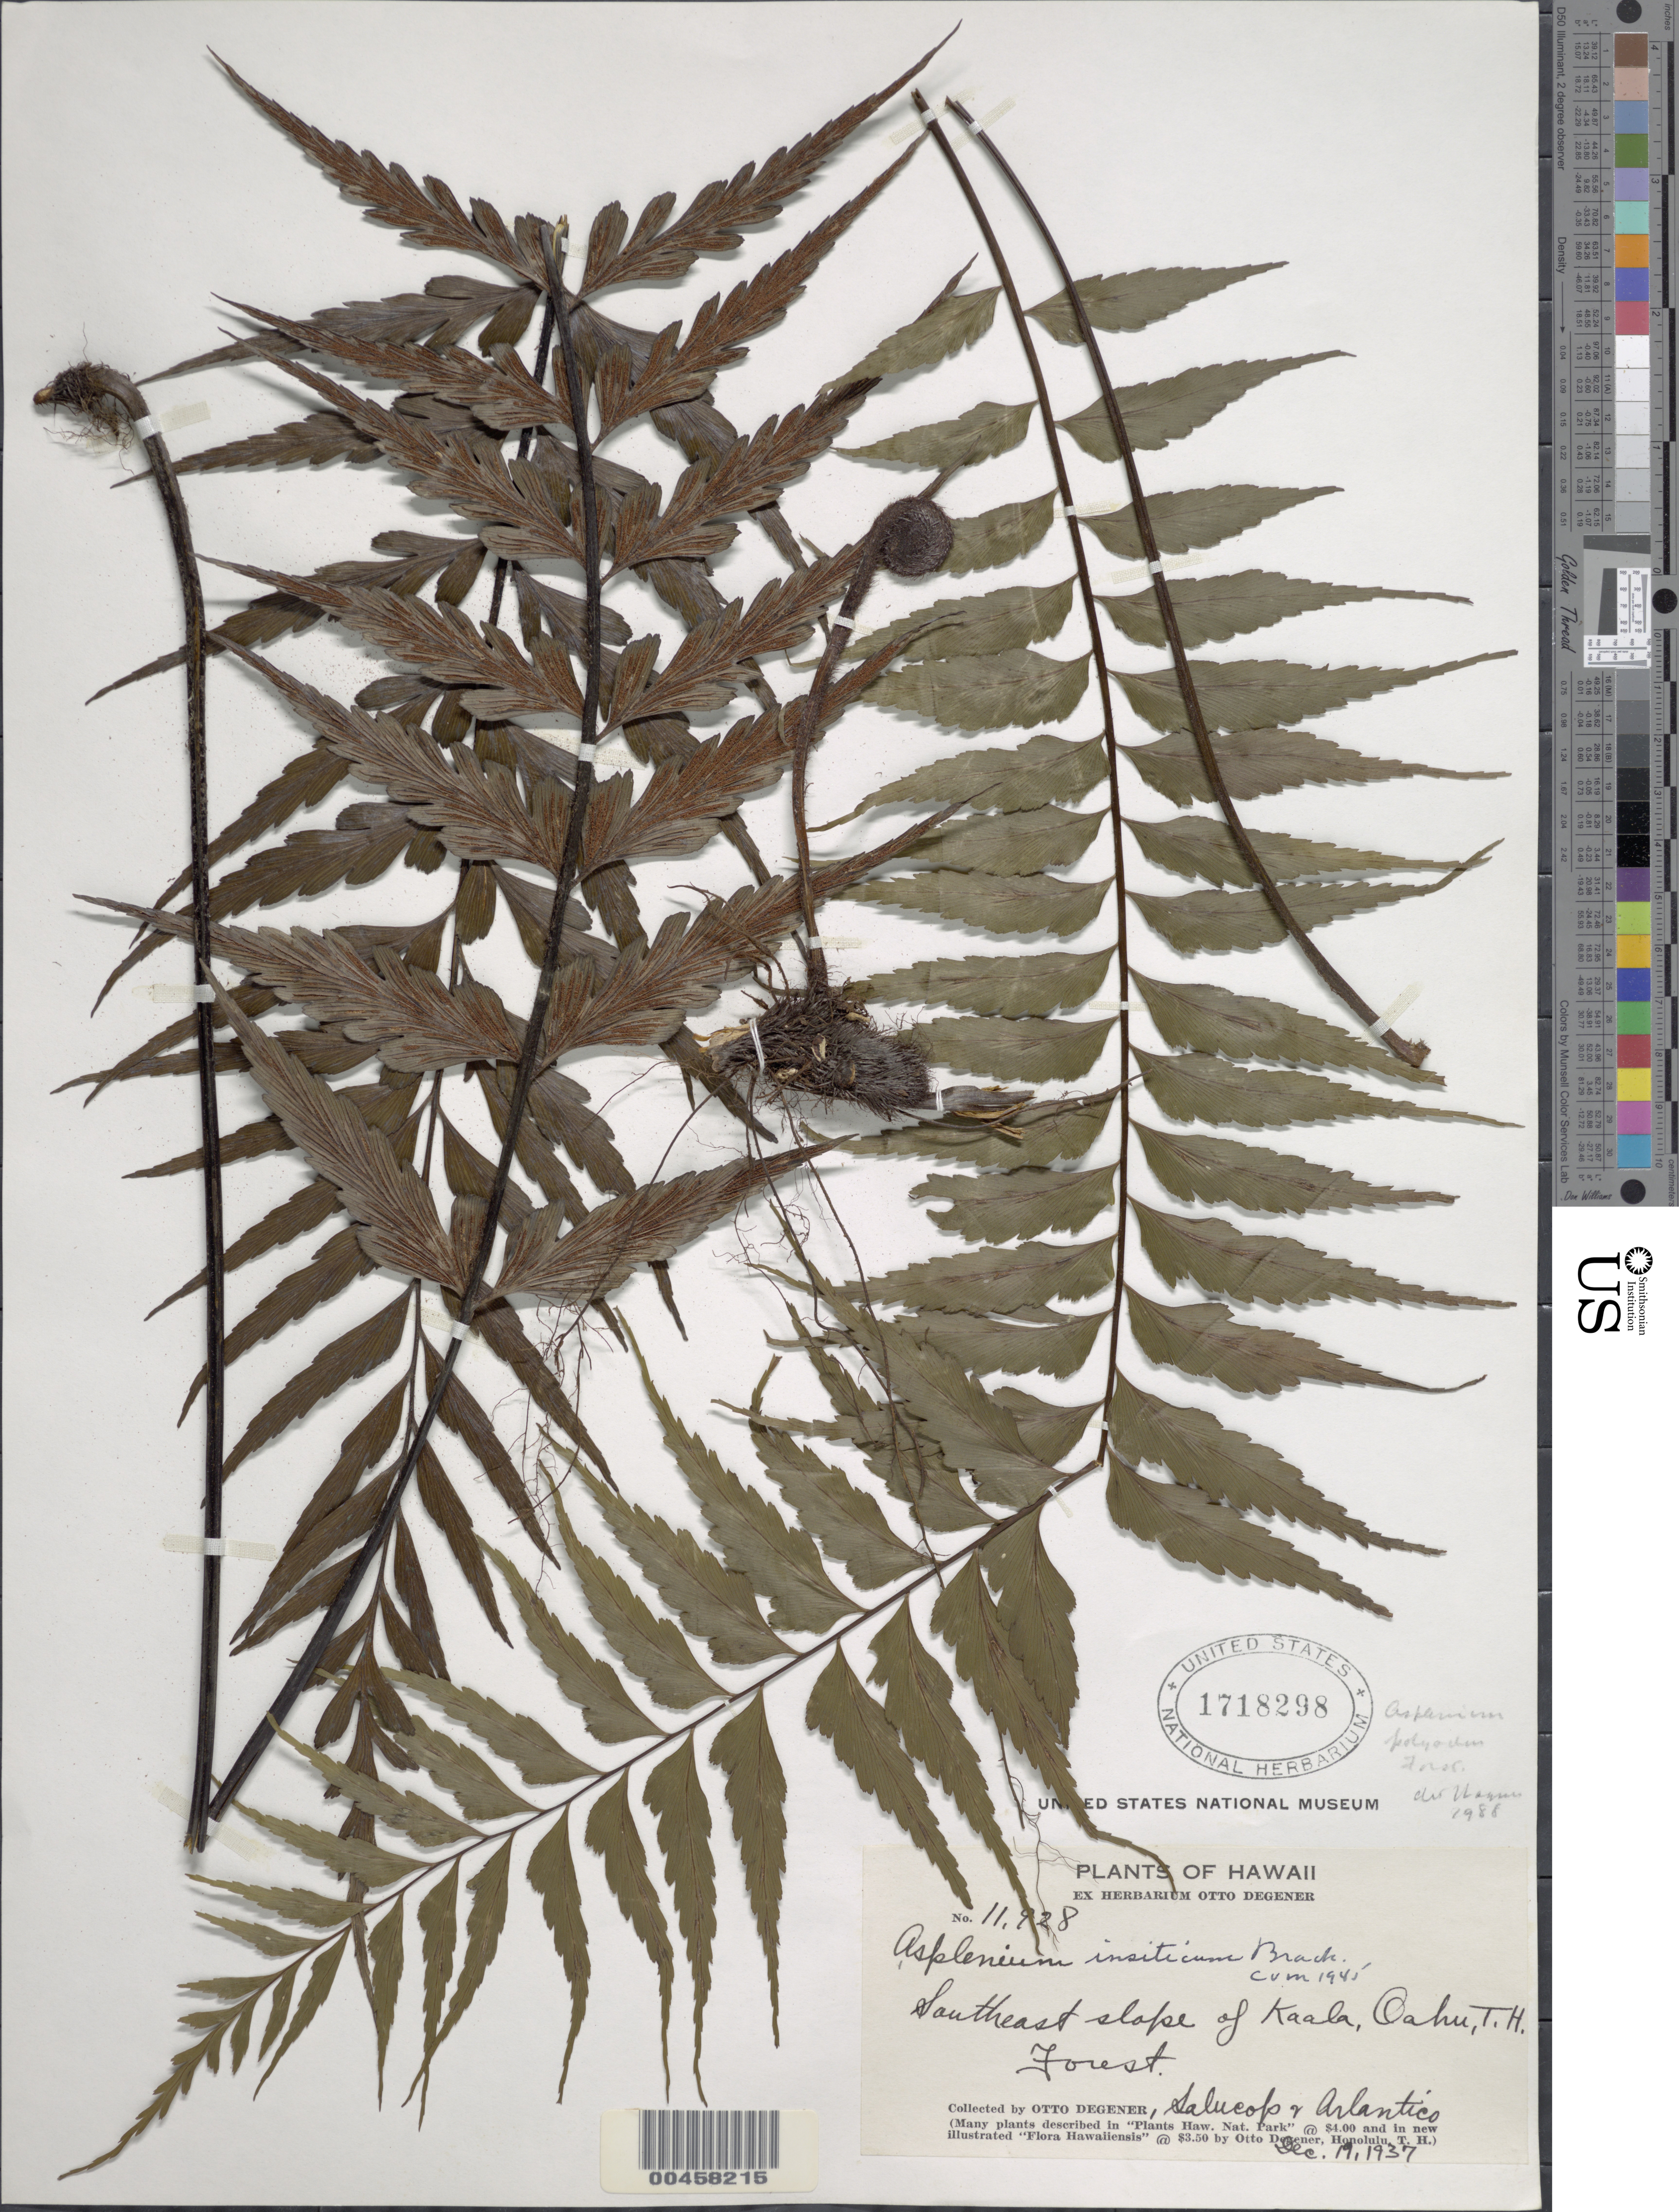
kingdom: Plantae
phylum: Tracheophyta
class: Polypodiopsida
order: Polypodiales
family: Aspleniaceae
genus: Asplenium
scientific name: Asplenium polyodon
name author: G. Forst.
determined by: Wagner, W. L., (BOT), Smithsonian Institution - National Museum of Natural History (UNITED STATES)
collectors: O. Degener, -- Salucop & Arlantico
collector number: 11928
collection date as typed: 19 Dec 1937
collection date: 1937-12-19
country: United States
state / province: Hawaii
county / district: Honolulu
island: Oahu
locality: Southeast slope of Kaala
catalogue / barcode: US 1718298